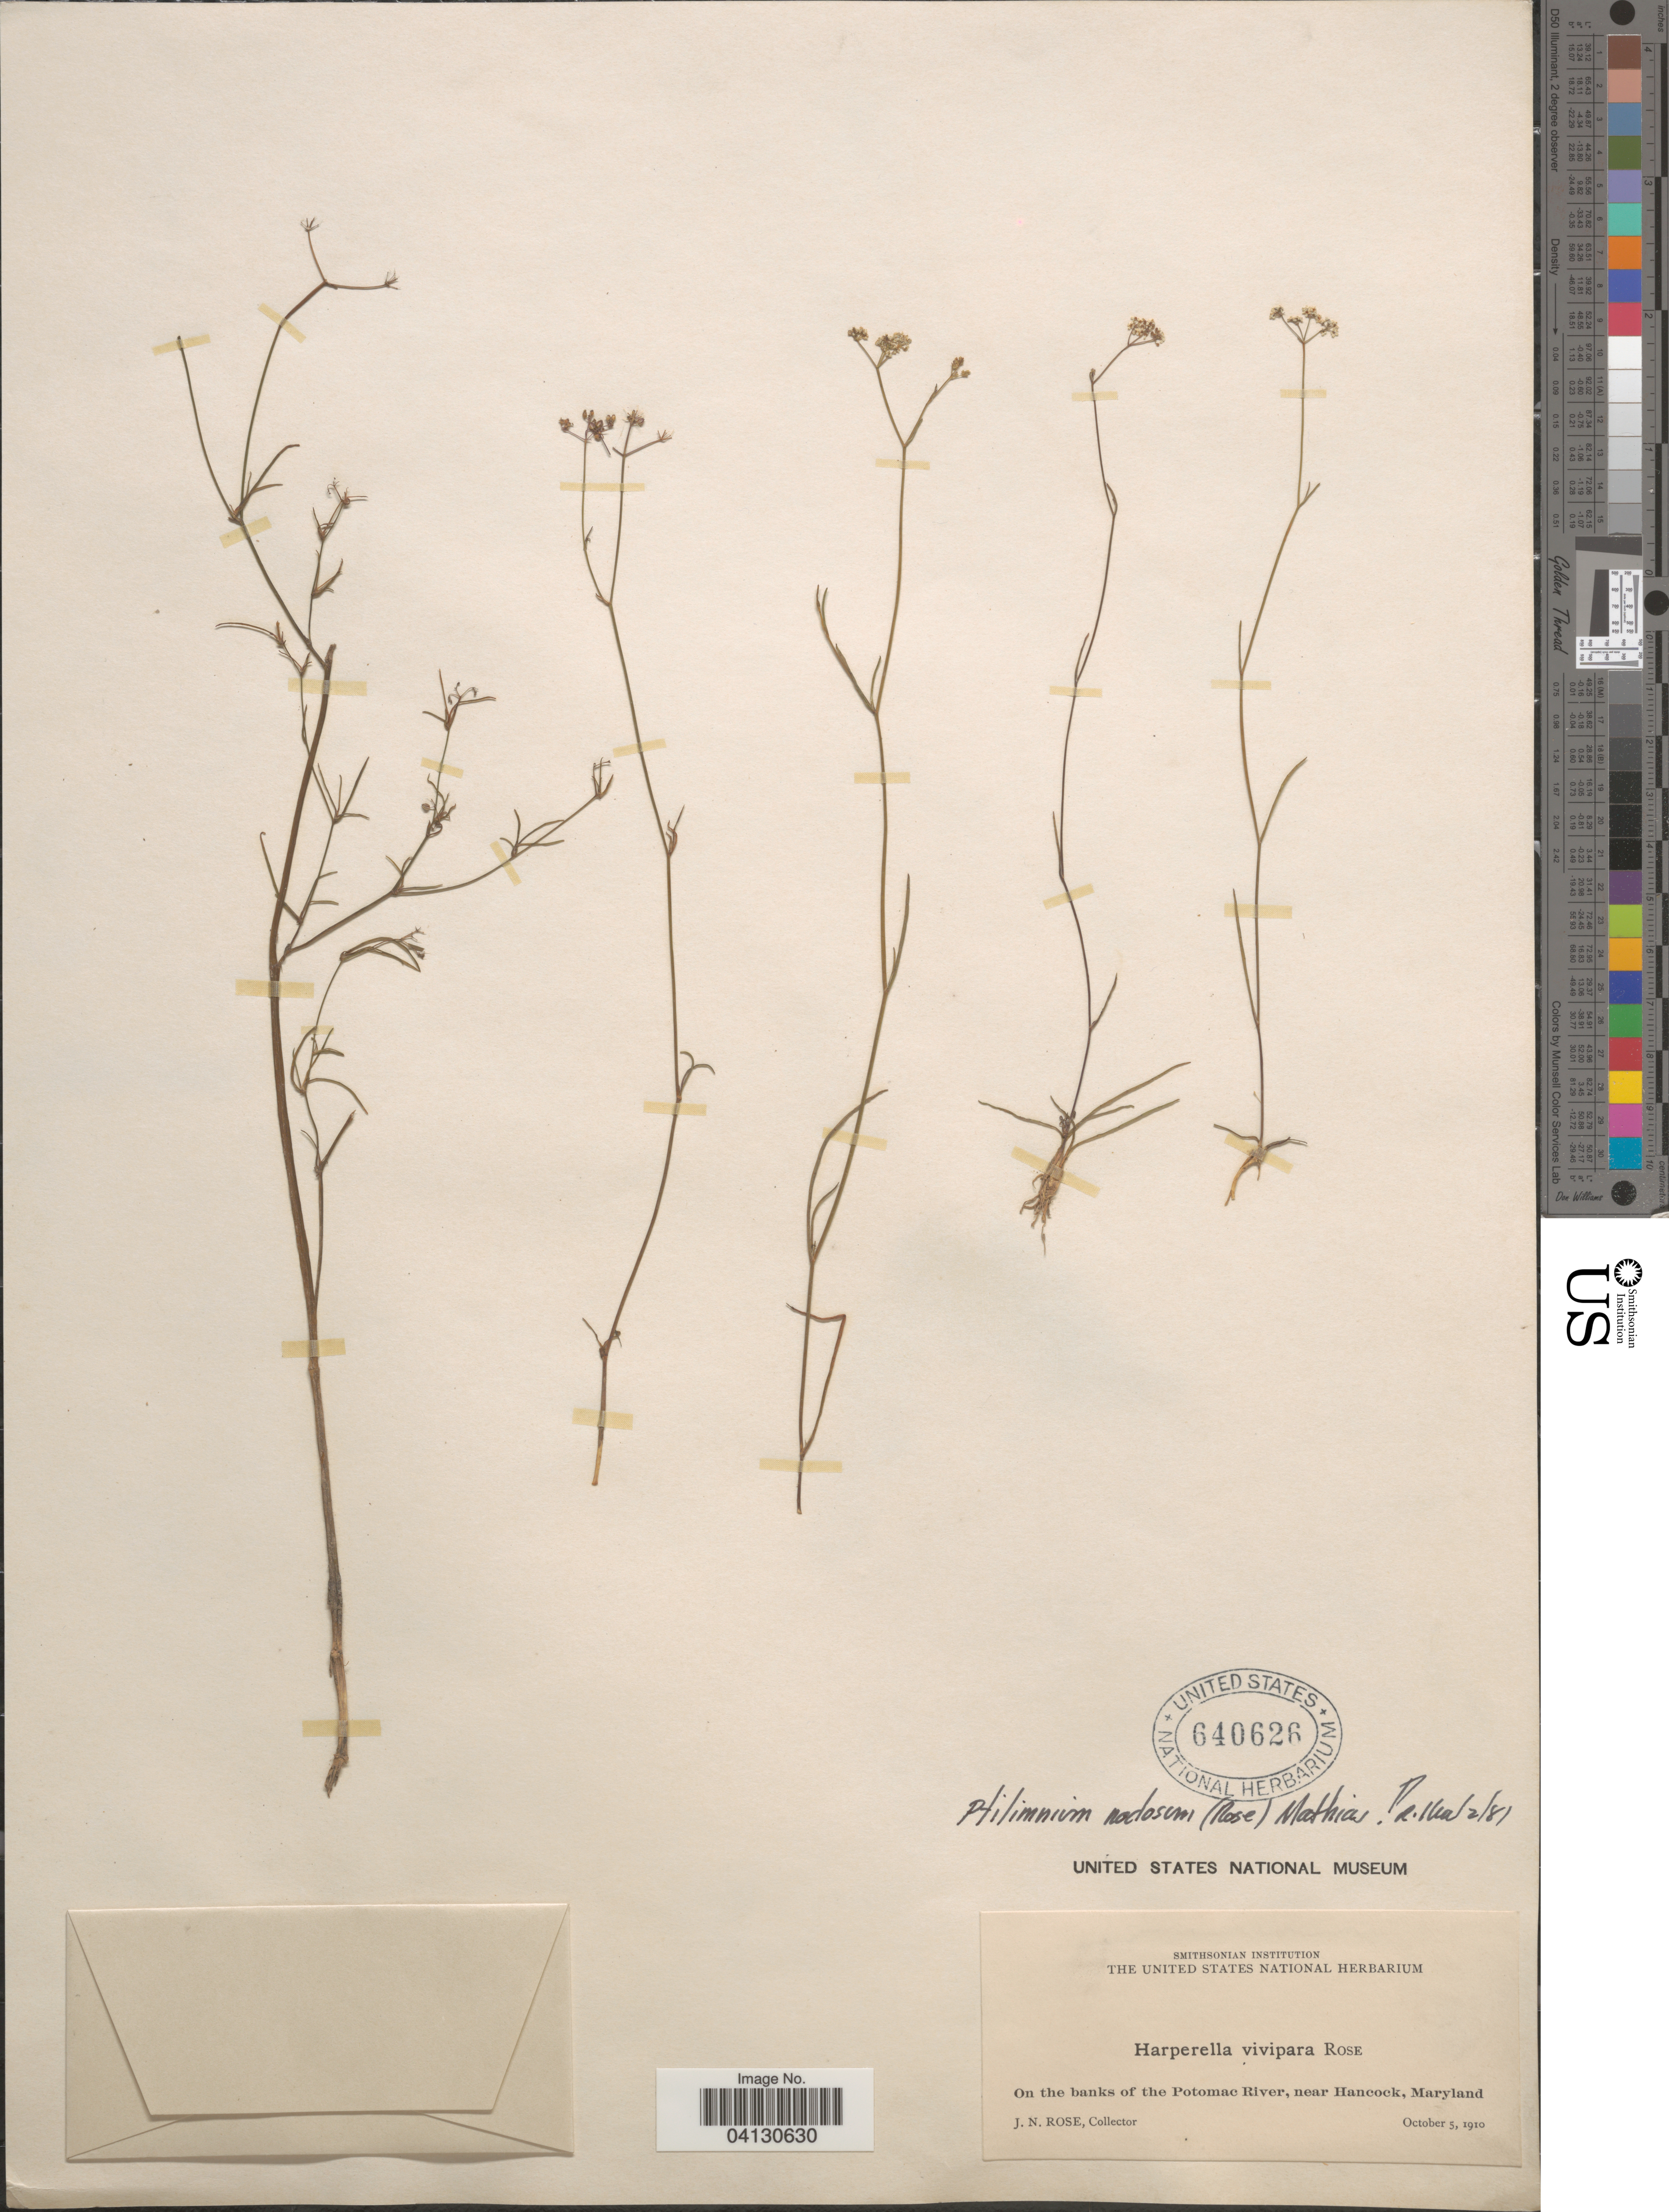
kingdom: Plantae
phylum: Tracheophyta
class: Magnoliopsida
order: Apiales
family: Apiaceae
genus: Harperella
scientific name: Harperella vivipara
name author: Rose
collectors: J. N. Rose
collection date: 1910-10-05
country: United States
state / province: Maryland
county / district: Washington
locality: On the banks of the Potomac River, near Hancock.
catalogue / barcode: US 640626